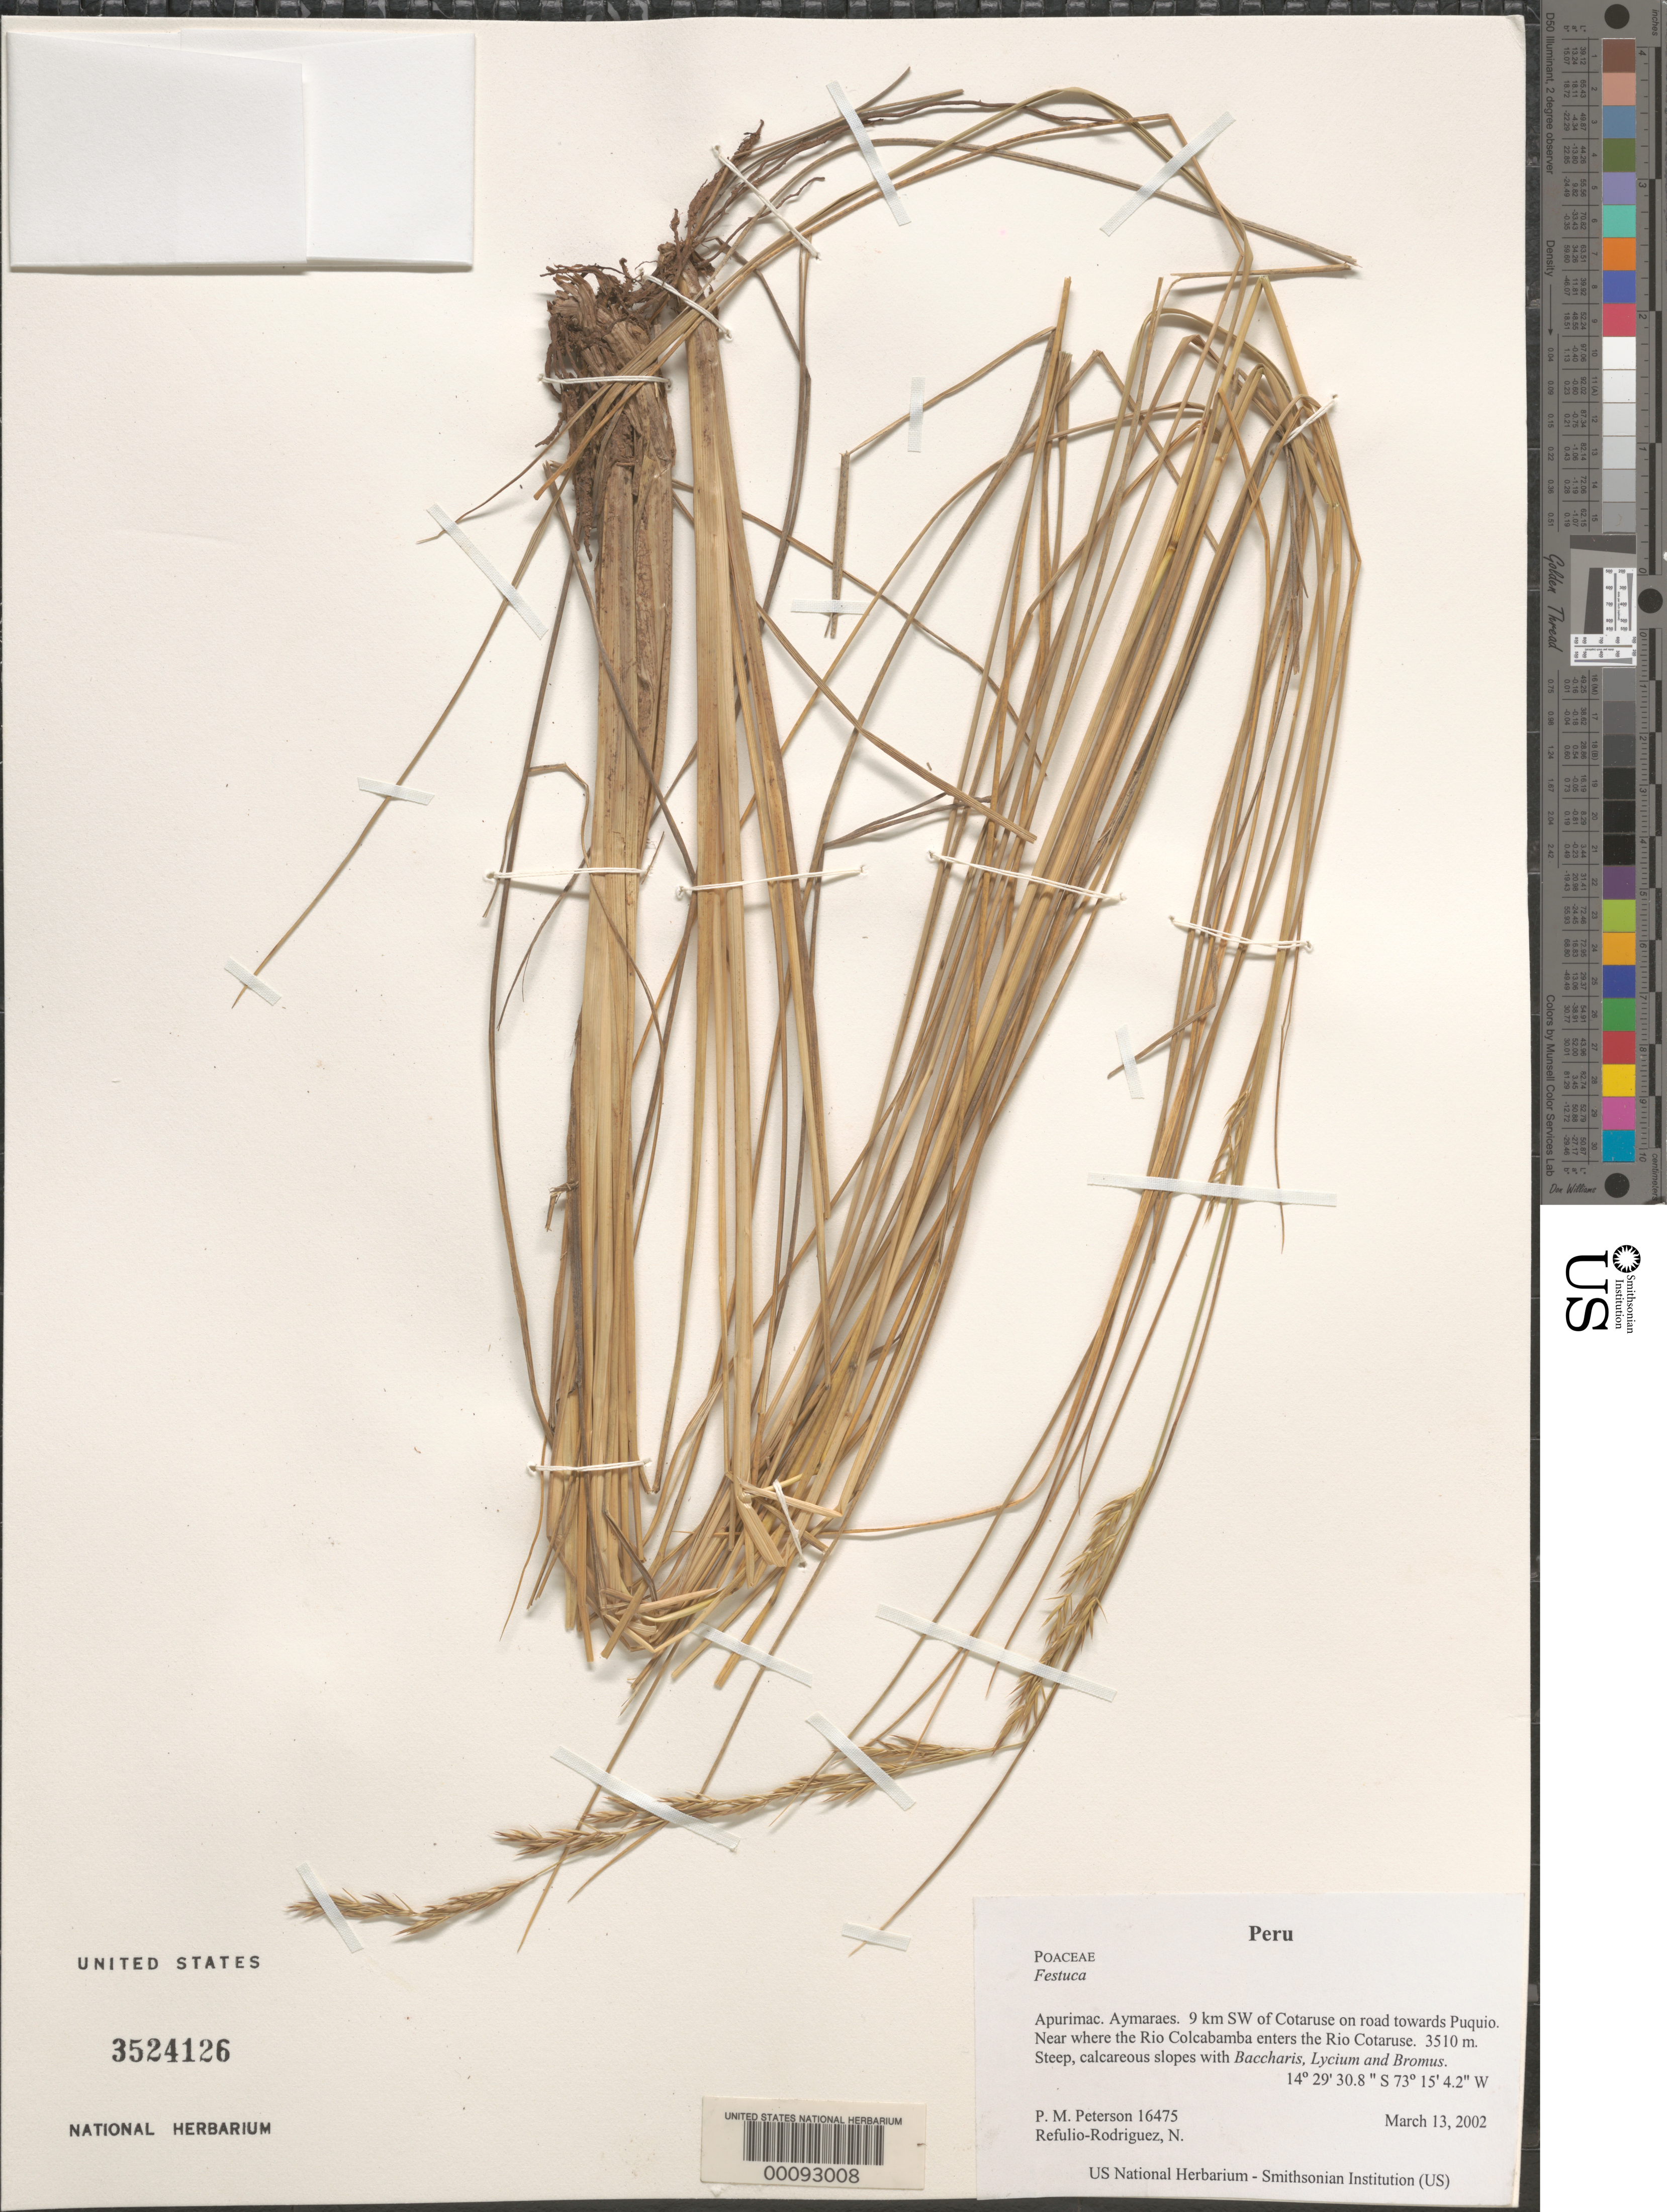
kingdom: Plantae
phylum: Tracheophyta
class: Liliopsida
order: Poales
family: Poaceae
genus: Festuca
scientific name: Festuca sp.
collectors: P. M. Peterson & N. Refulio-Rodríguez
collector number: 16475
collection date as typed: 13 Mar 2002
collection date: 2002-03-13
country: Peru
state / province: Apurímac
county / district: Aymaraes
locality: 9 km SW of Cotaruse on road towards Puquio. Near where the Rio Colcabamba enters the Rio Cotaruse.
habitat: Steep, calcareous slopes with ~Baccharis, Lycium and Bromus~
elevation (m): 3510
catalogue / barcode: US 3524126